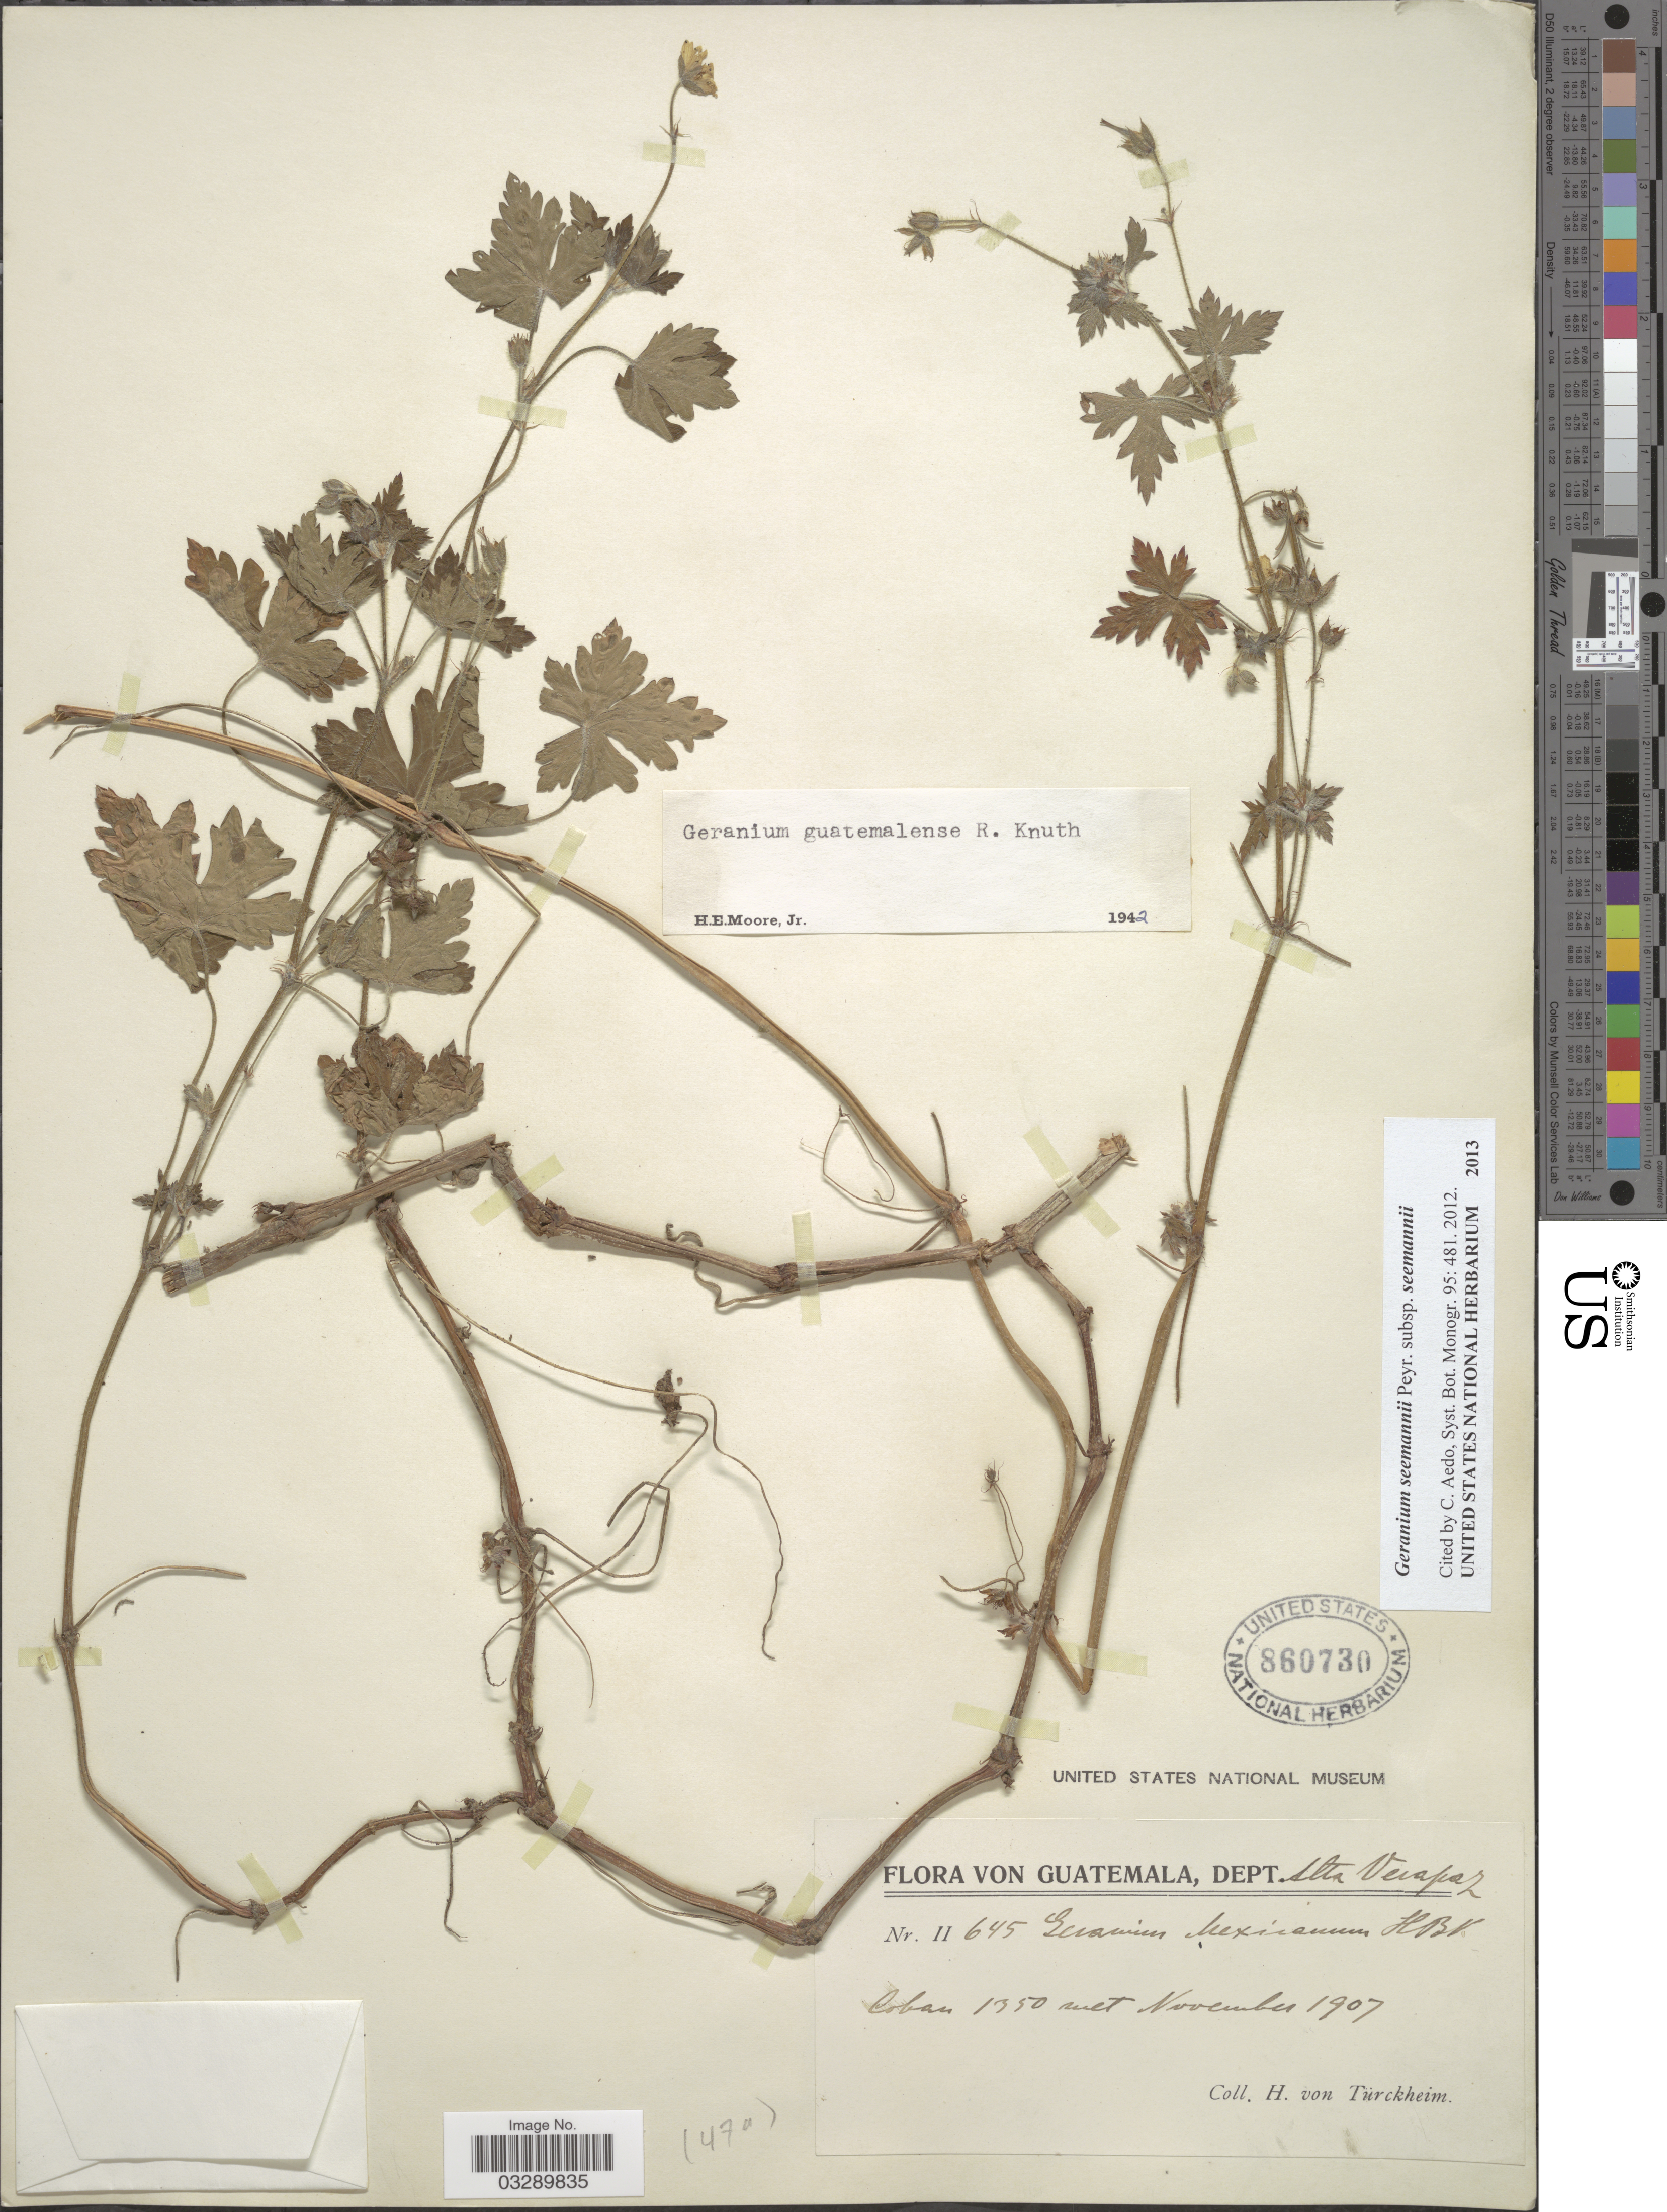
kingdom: Plantae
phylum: Tracheophyta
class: Magnoliopsida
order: Geraniales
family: Geraniaceae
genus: Geranium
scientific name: Geranium seemannii subsp. seemannii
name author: Peyr.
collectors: H. von Türckheim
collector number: II645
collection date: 1907-11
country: Guatemala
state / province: Alta Verapaz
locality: Dept. Alta Verapaz. Coban.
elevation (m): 1350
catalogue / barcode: US 860730